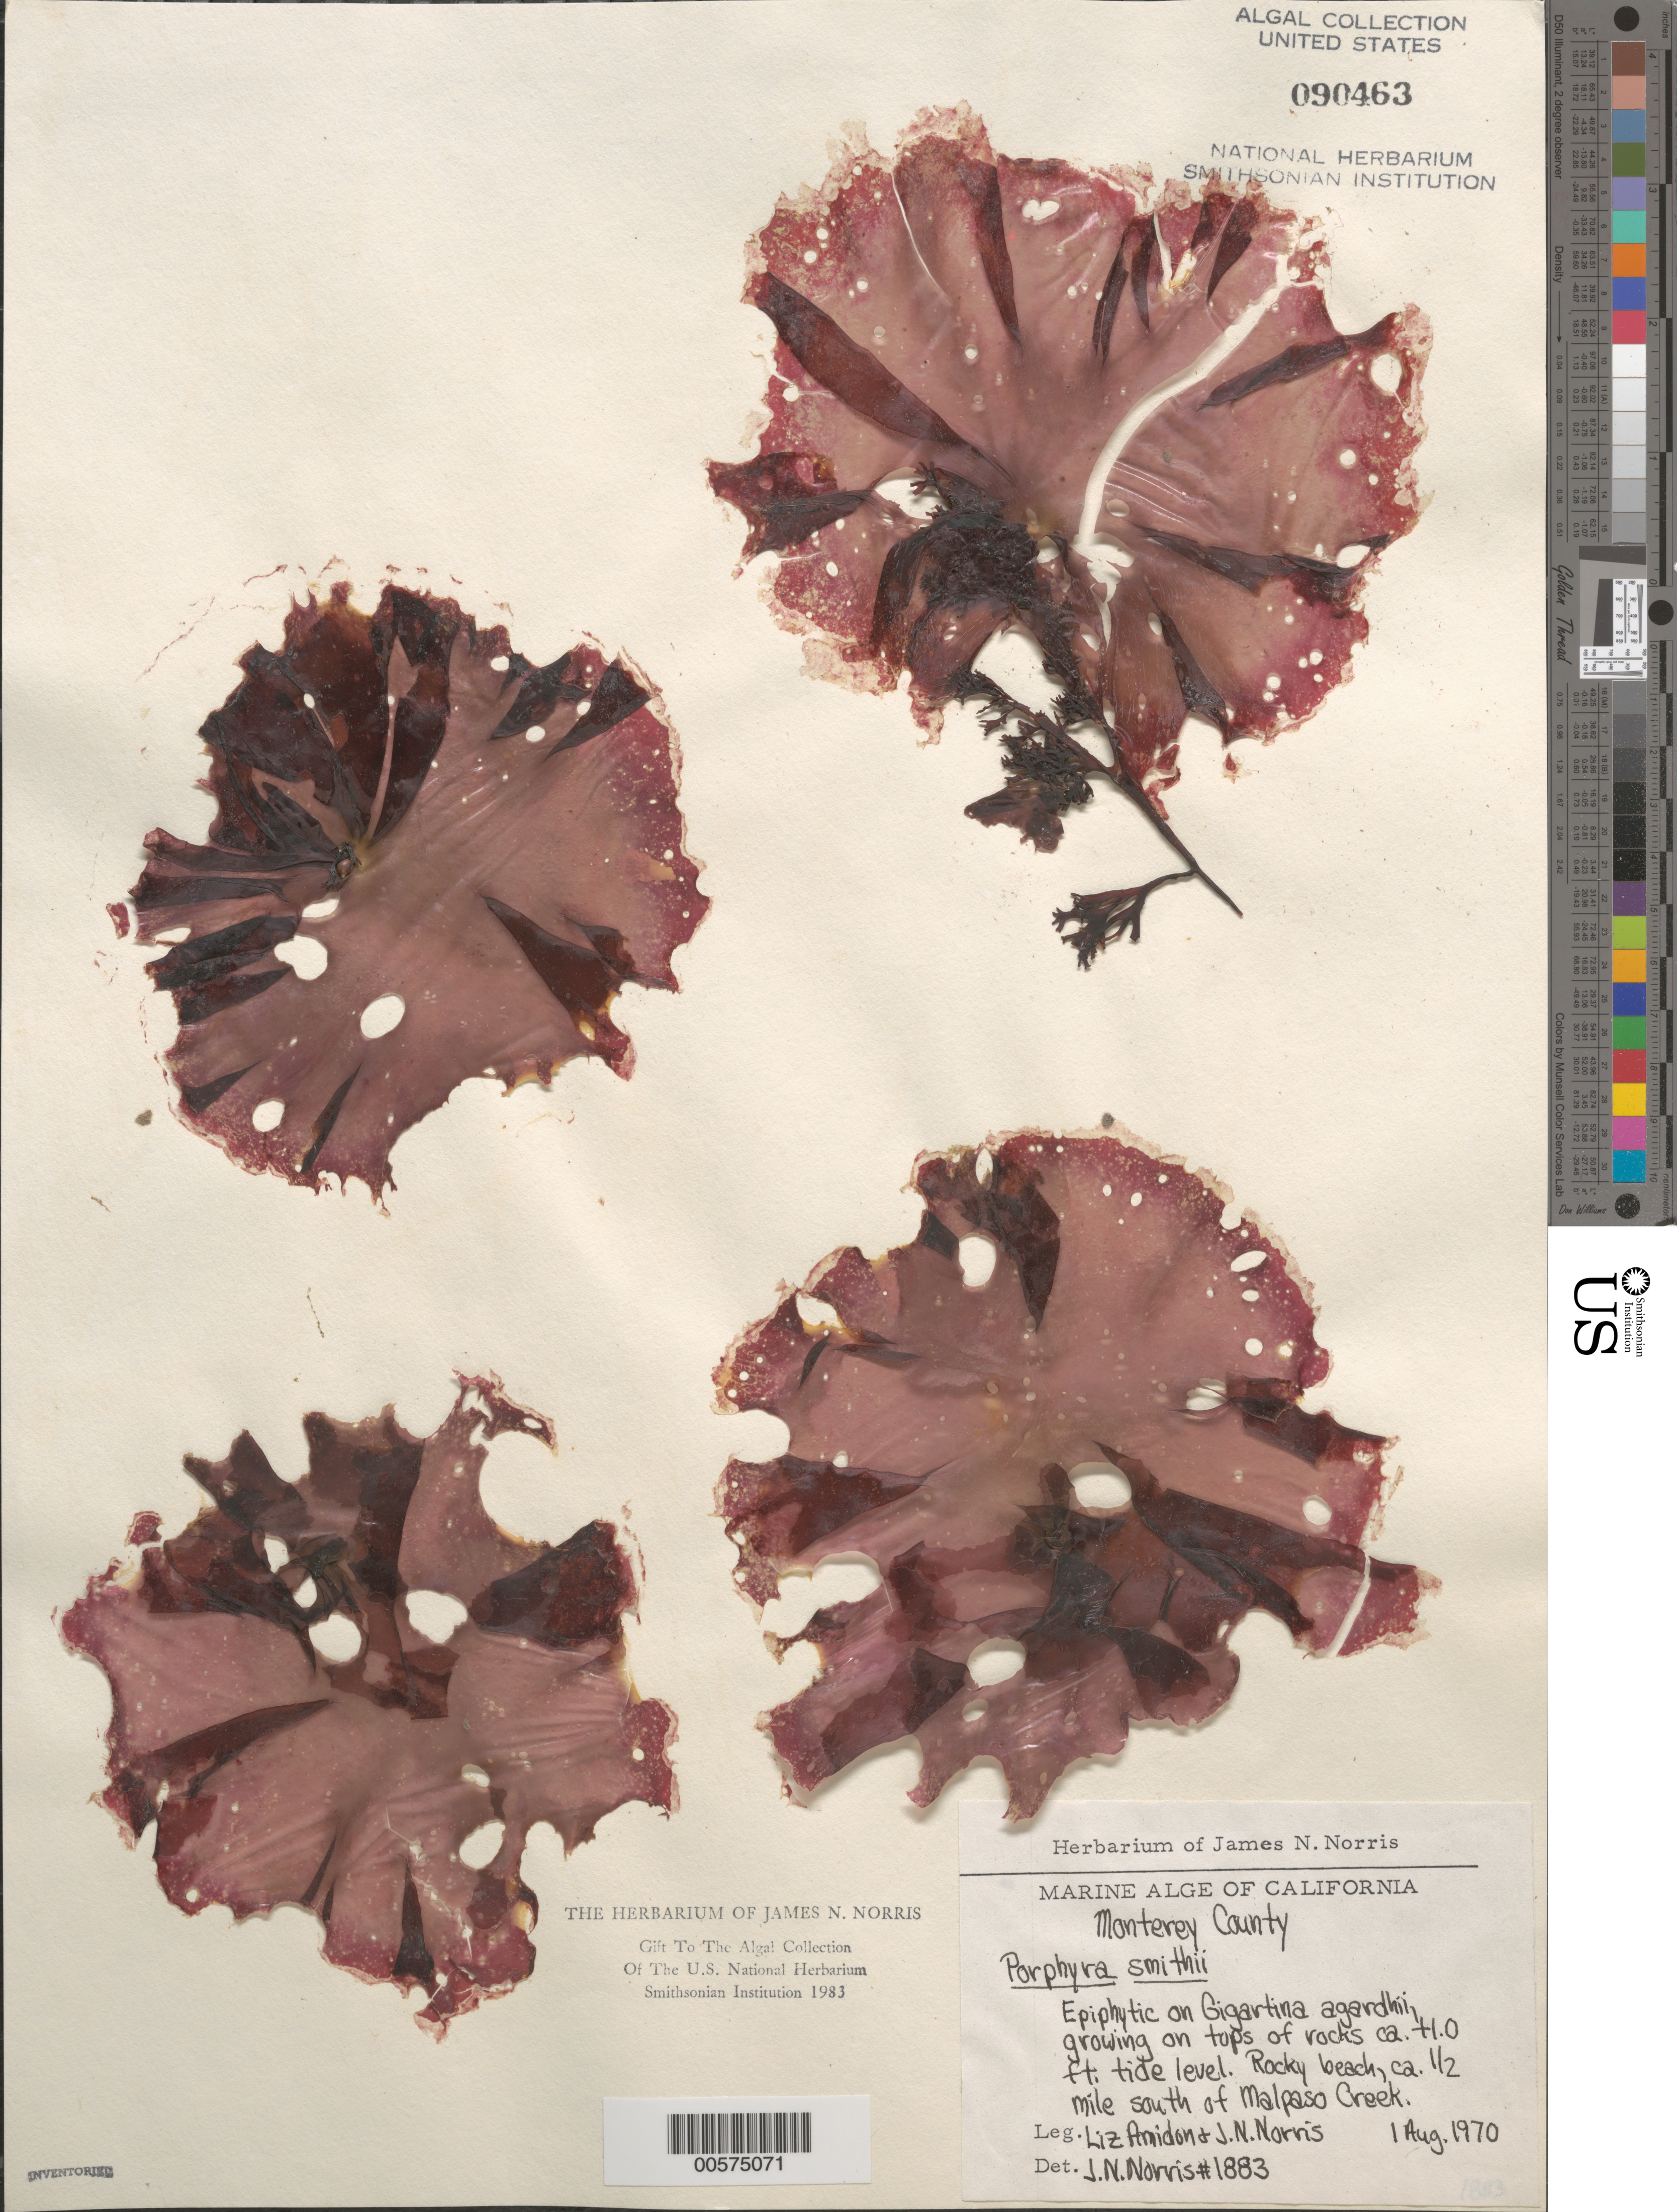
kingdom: Plantae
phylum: Rhodophyta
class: Bangiophyceae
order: Bangiales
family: Bangiaceae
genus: Pyropia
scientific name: Pyropia smithii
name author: (Hollenb. & I.A. Abbott) S.C. Lindstrom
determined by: Algae name updating Project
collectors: E. Amidon & J. N. Norris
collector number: JN-1883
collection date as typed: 01 Aug 1970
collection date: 1970-08-01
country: United States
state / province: California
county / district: Monterey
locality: Ca. 0.5 mile south of Malpaso Creek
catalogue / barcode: US 90463